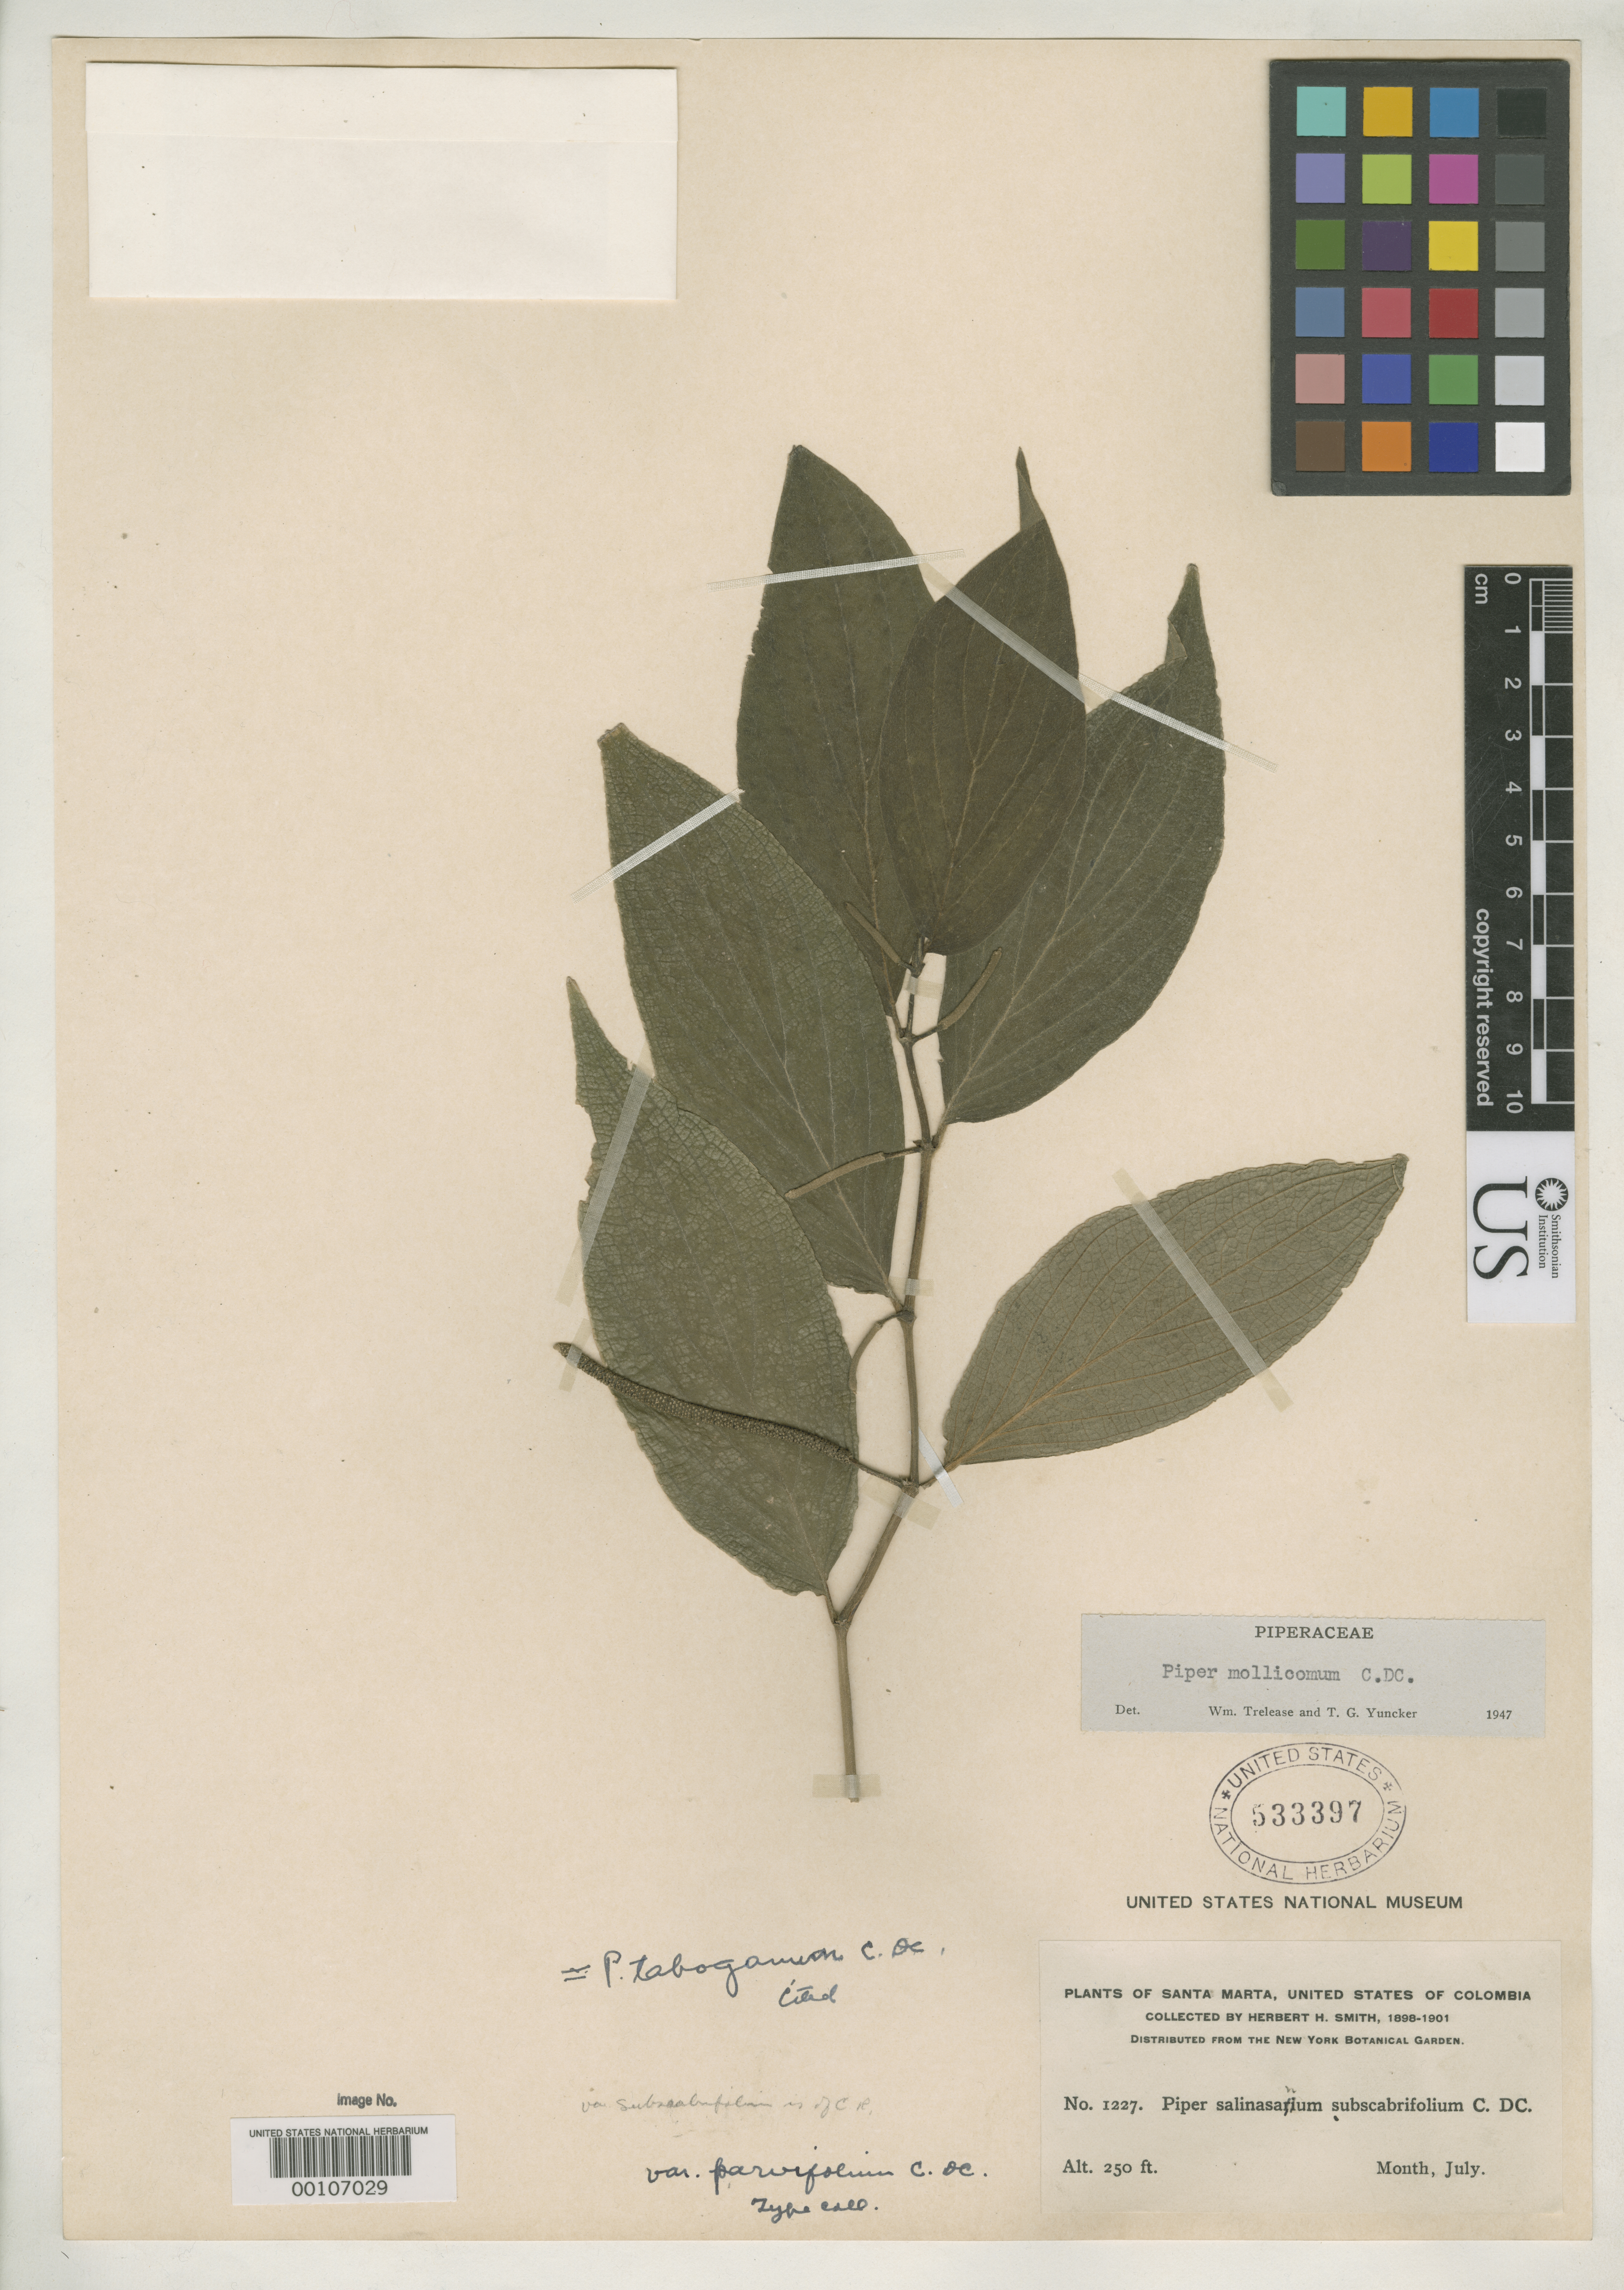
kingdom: Plantae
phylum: Tracheophyta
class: Magnoliopsida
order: Piperales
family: Piperaceae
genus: Piper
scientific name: Piper salinasanum var. parvifolium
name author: C. DC.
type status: Isotype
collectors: Herbert H. Smith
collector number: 1227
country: Colombia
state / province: Magdalena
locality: Santa Marta.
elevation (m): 76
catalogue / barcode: US 533397